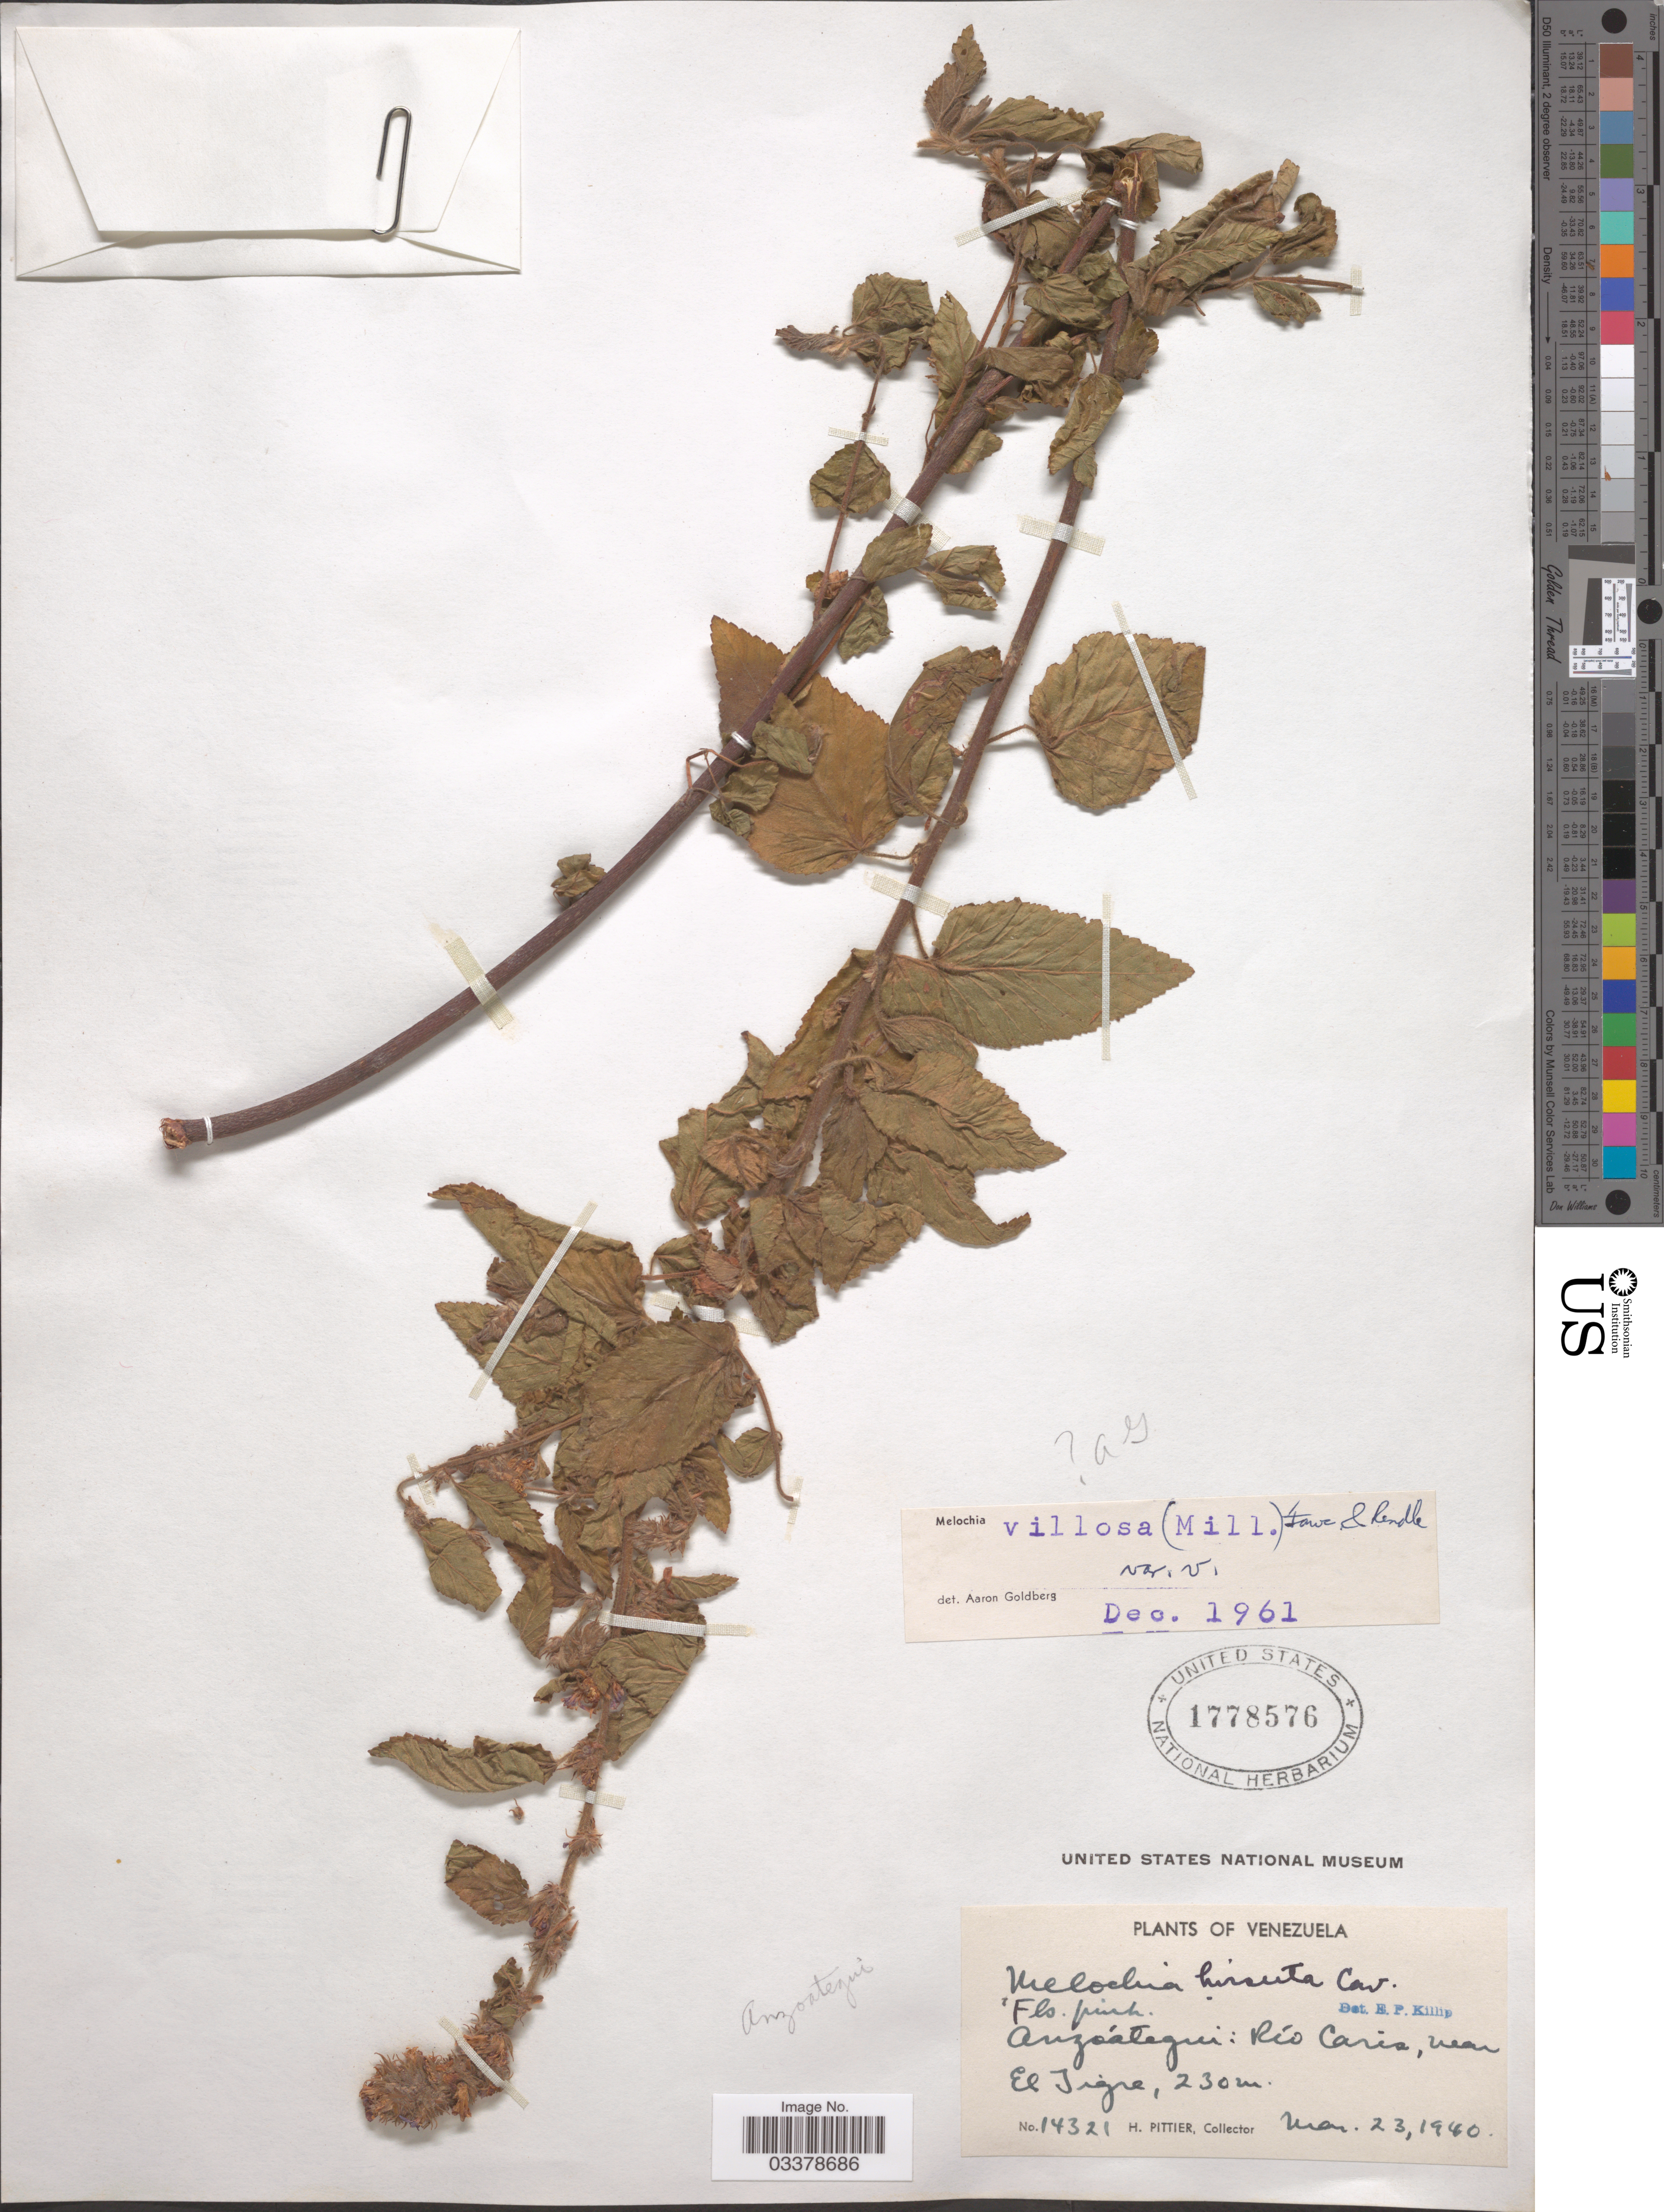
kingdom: Plantae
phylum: Tracheophyta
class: Magnoliopsida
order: Malvales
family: Malvaceae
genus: Melochia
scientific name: Melochia spicata var. spicata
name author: (L.) Fryxell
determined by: Dorr, L. J., (BOT), Smithsonian Institution - National Museum of Natural History (UNITED STATES)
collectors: H. F. Pittier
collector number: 14321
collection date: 1940-03-23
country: Venezuela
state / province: Anzoategui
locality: Río Caris, near El Tigre.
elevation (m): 230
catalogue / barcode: US 1778576